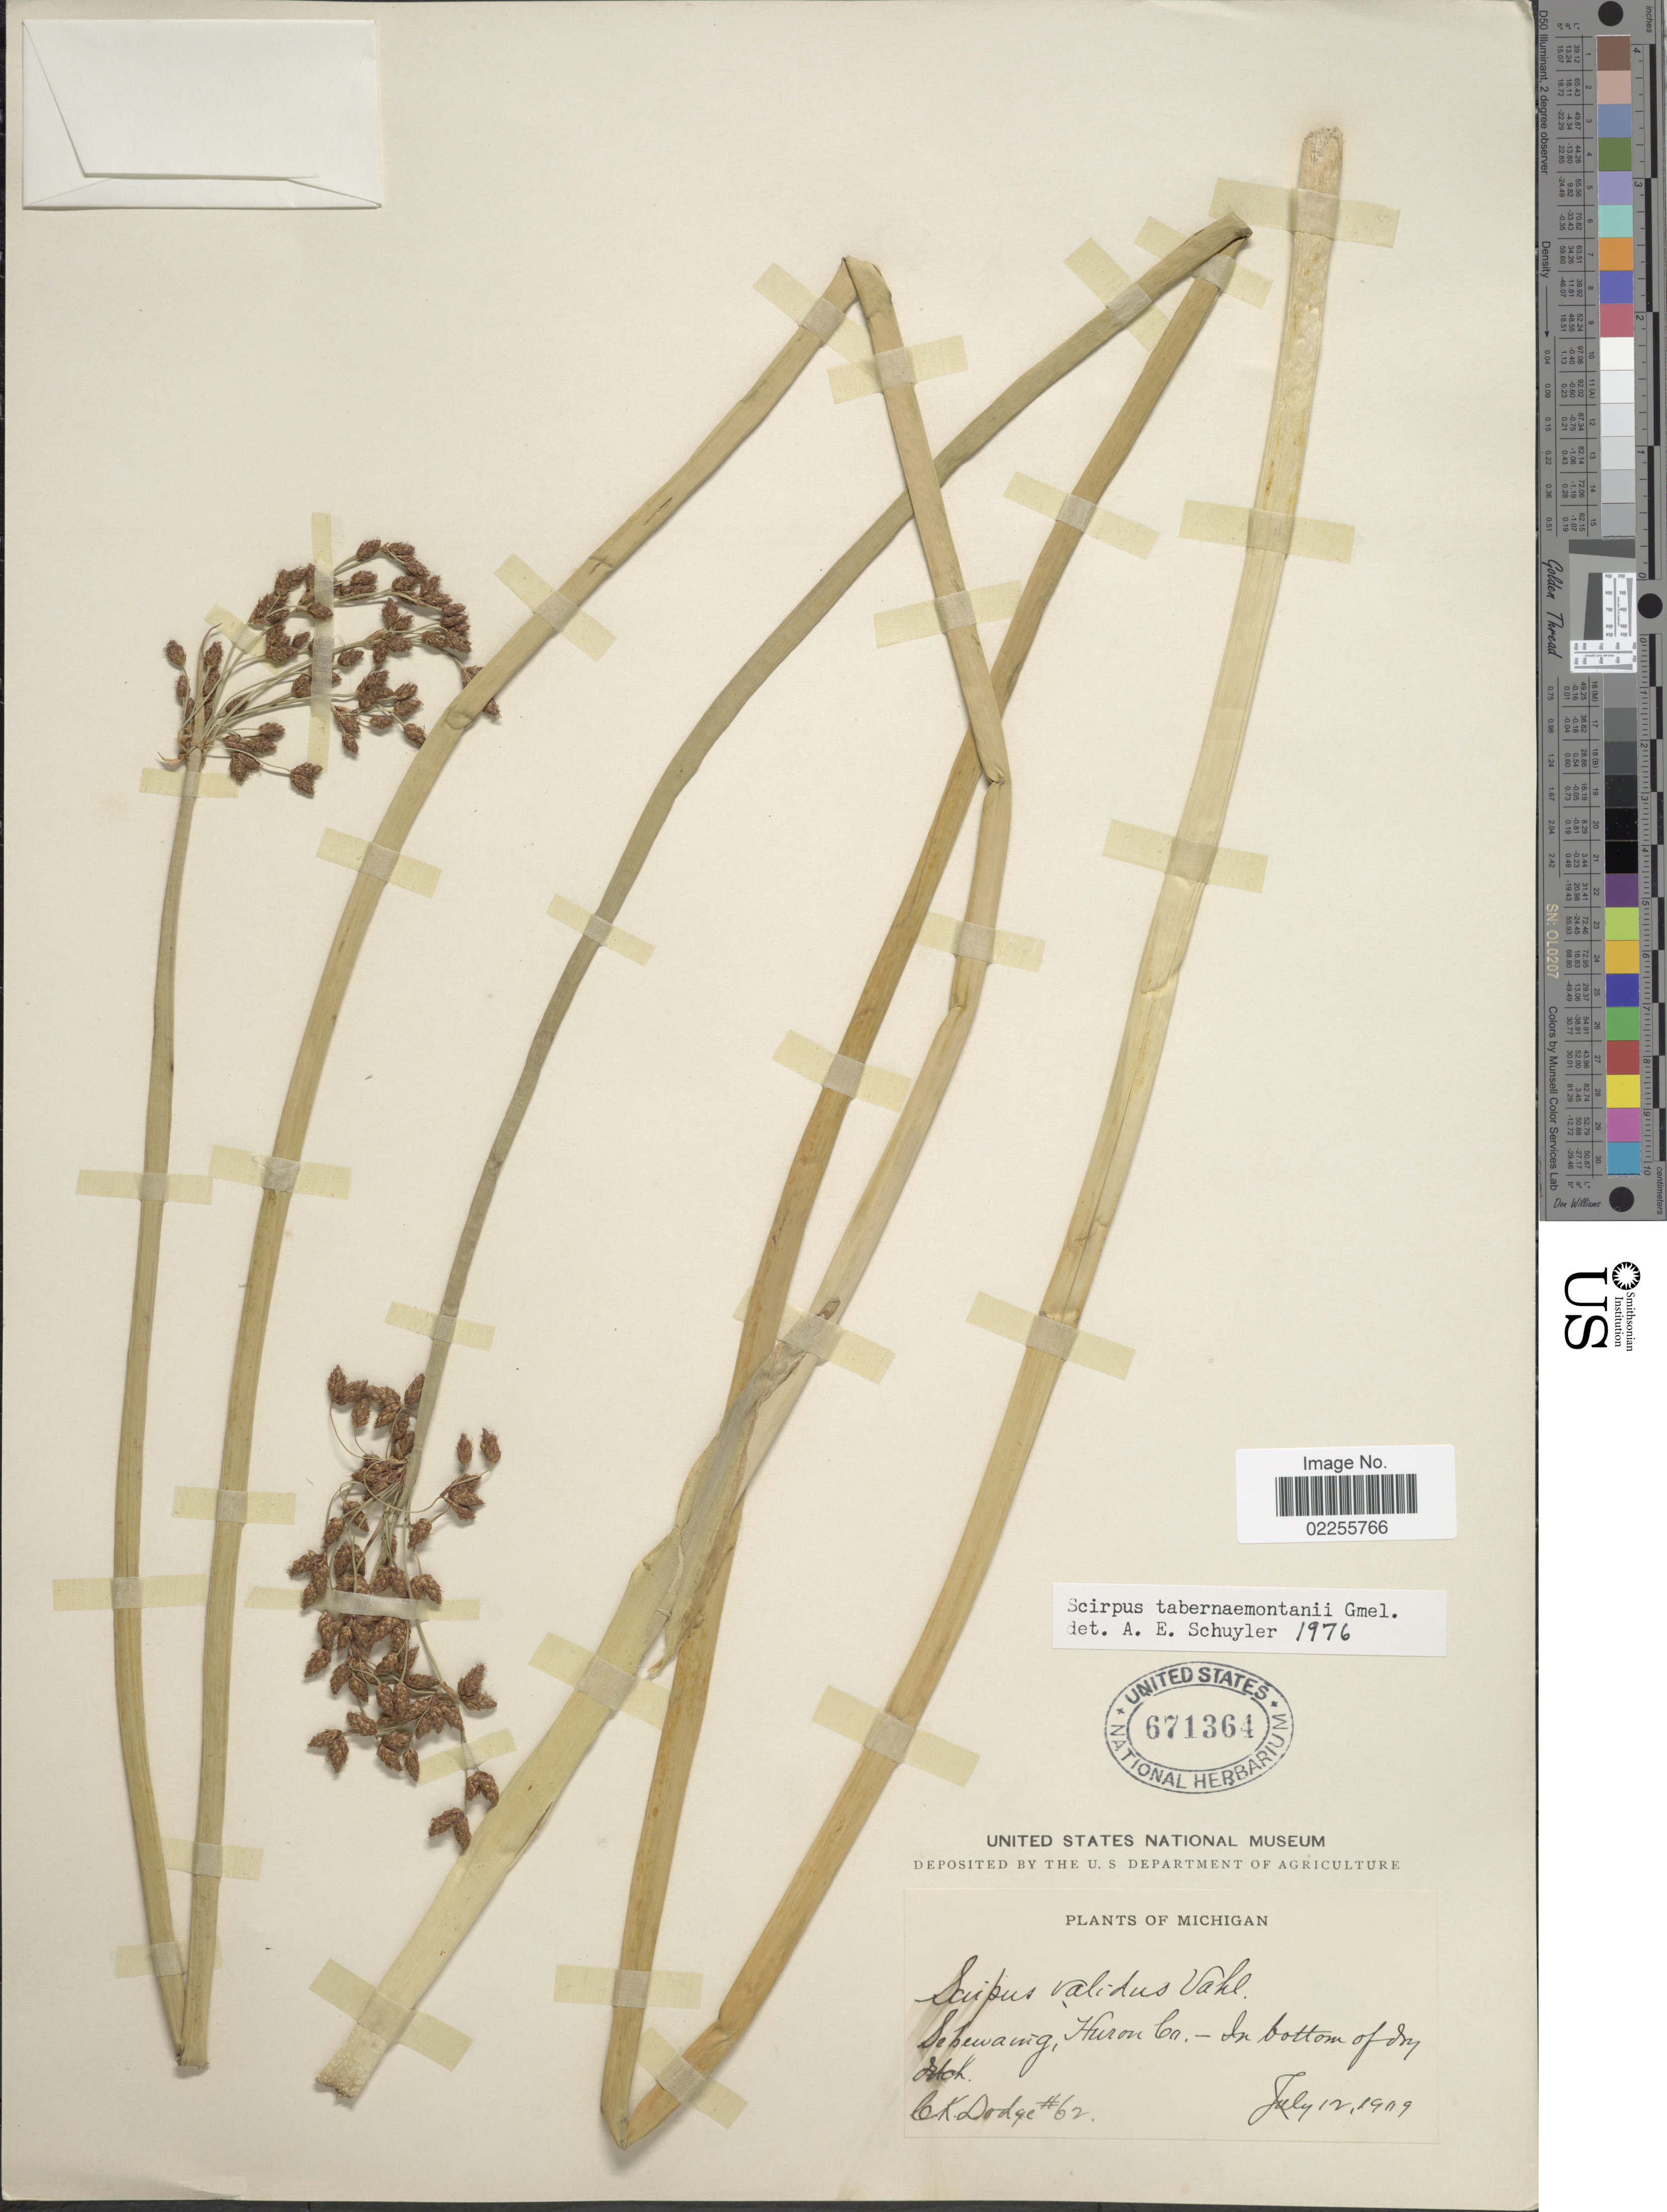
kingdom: Plantae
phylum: Tracheophyta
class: Liliopsida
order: Poales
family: Cyperaceae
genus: Schoenoplectus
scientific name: Schoenoplectus tabernaemontani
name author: (C.C. Gmel.) Palla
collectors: C. Dodge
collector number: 62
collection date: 1909-07-12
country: United States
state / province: Michigan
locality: Sebewaing, Huron Co, in bottom of dry ditch.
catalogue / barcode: US 671364